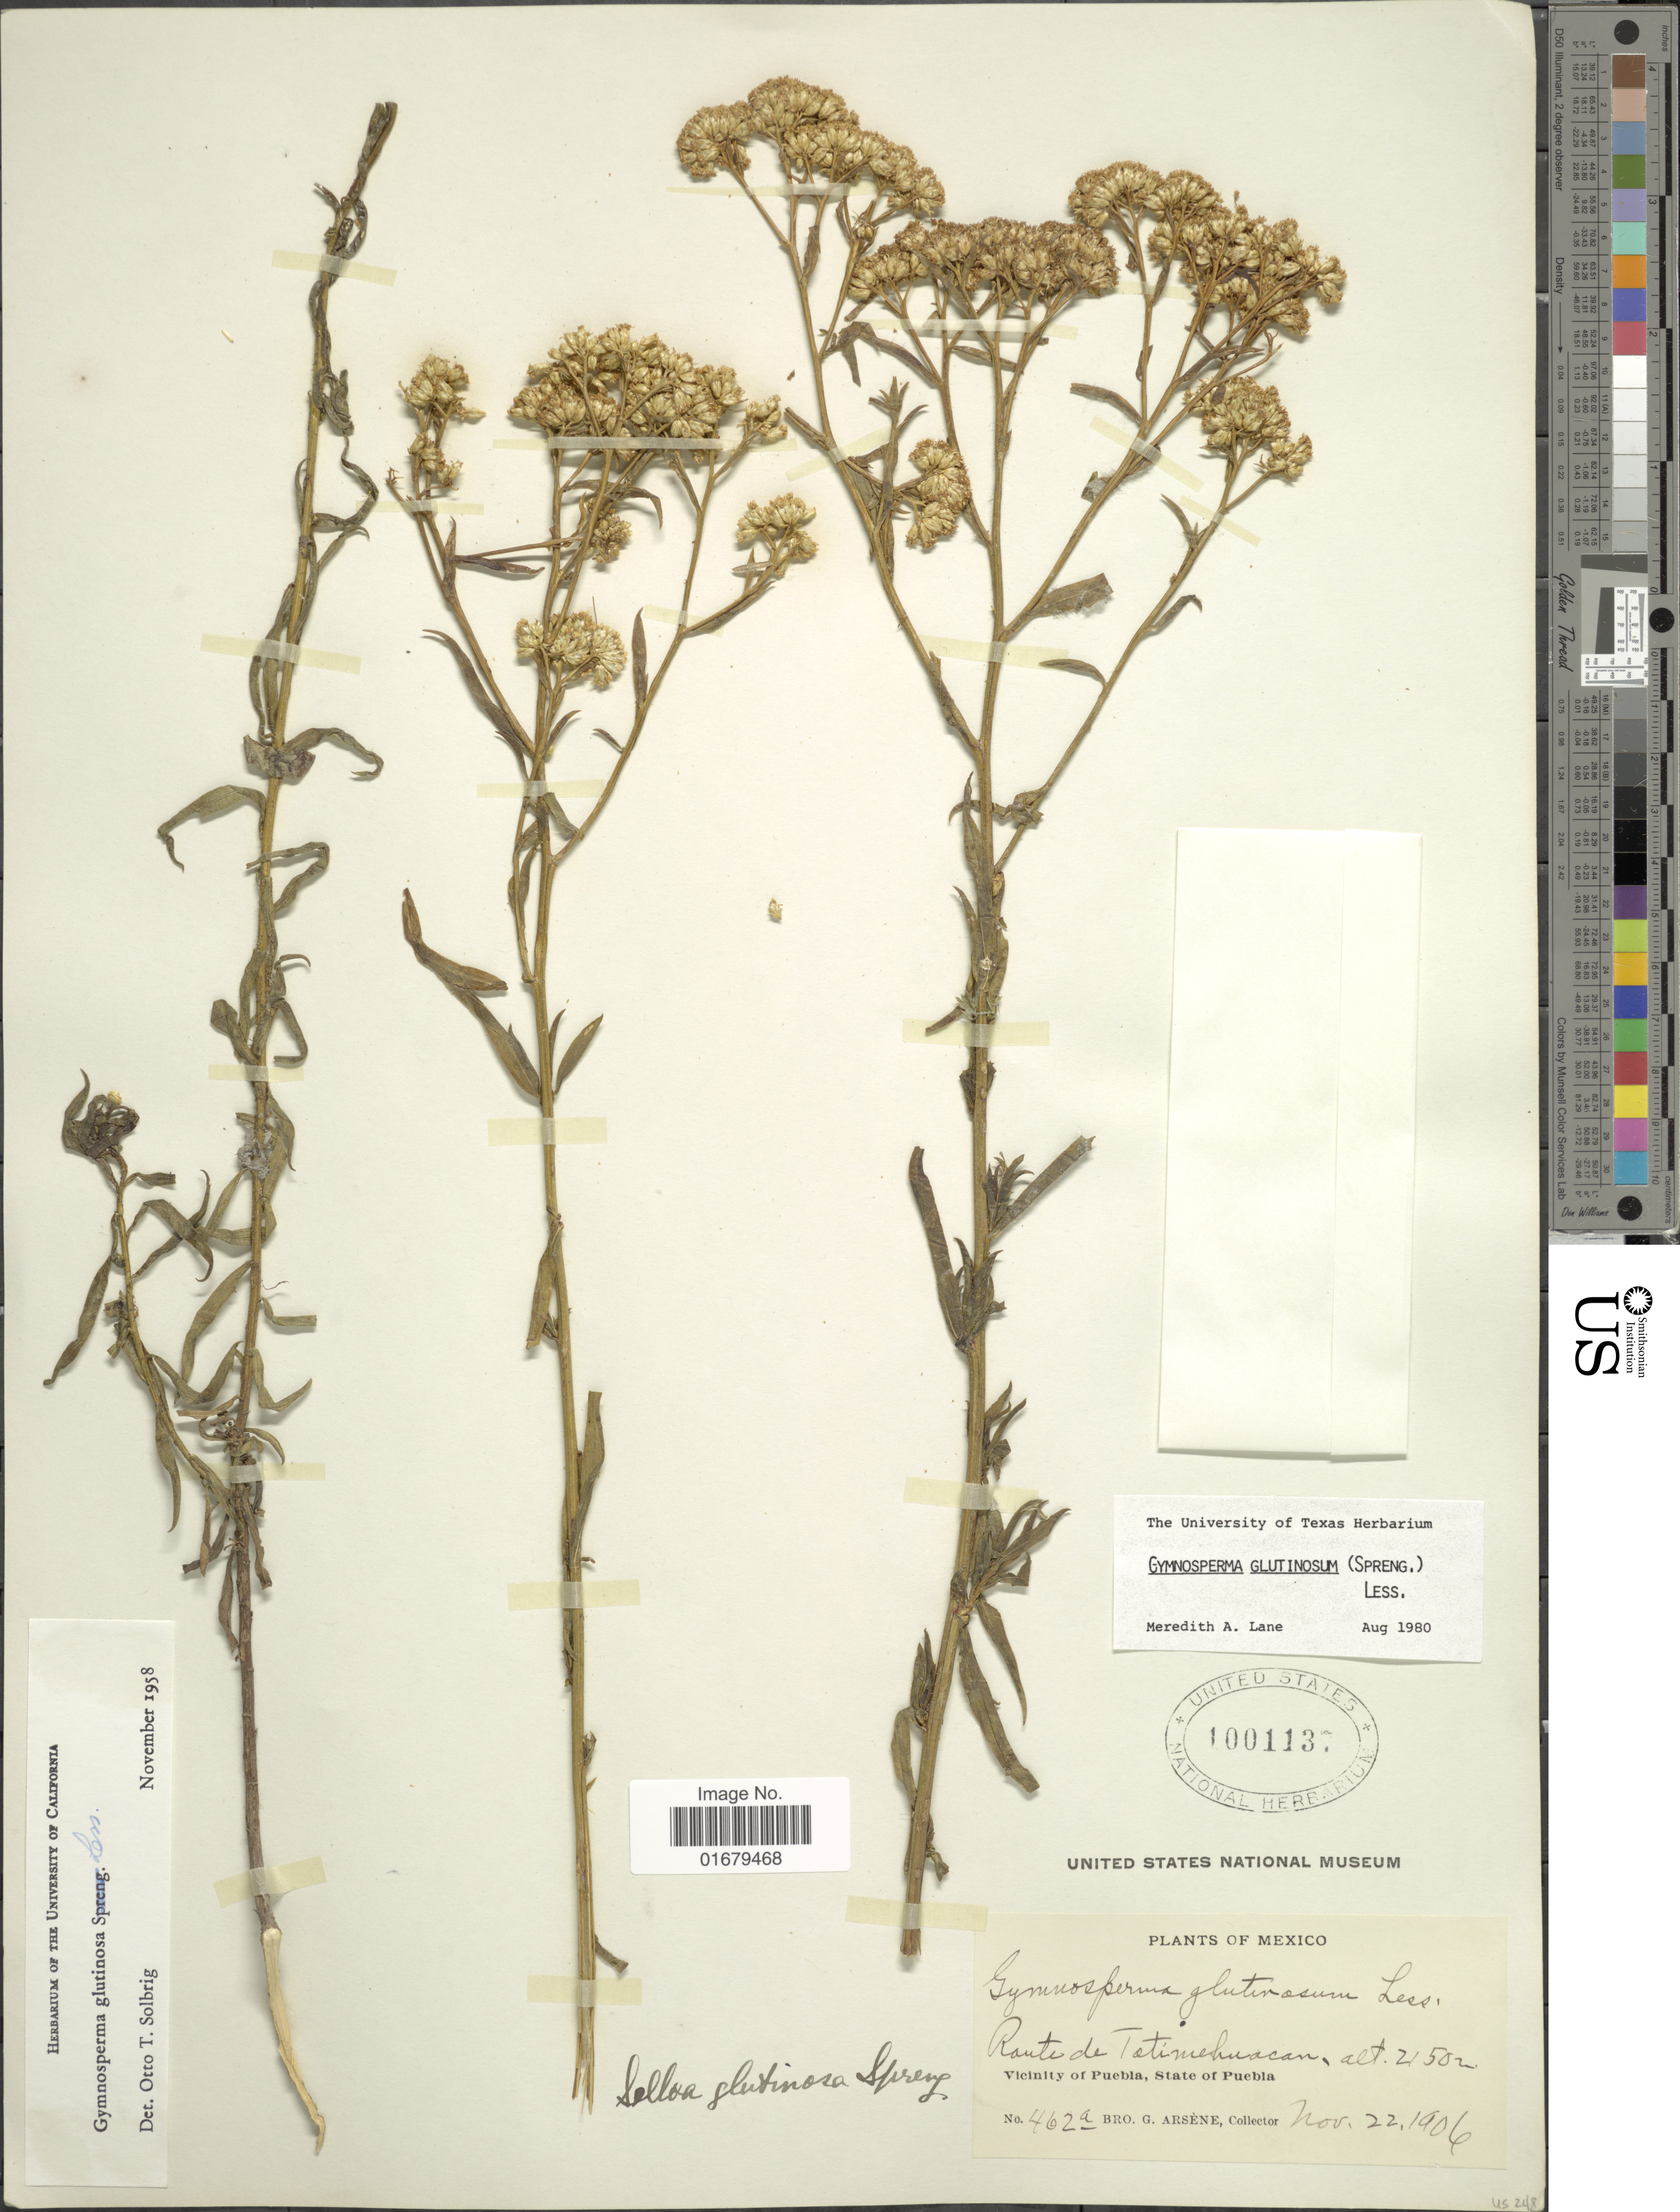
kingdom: Plantae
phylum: Tracheophyta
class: Magnoliopsida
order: Asterales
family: Asteraceae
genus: Gymnosperma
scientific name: Gymnosperma glutinosum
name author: (Spreng.) Less.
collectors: Bro. G. Arsène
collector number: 462a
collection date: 1906-11-22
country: Mexico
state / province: Puebla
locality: Vicinity of Puebla, Route de Tatimehuacan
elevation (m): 2150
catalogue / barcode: US 100113